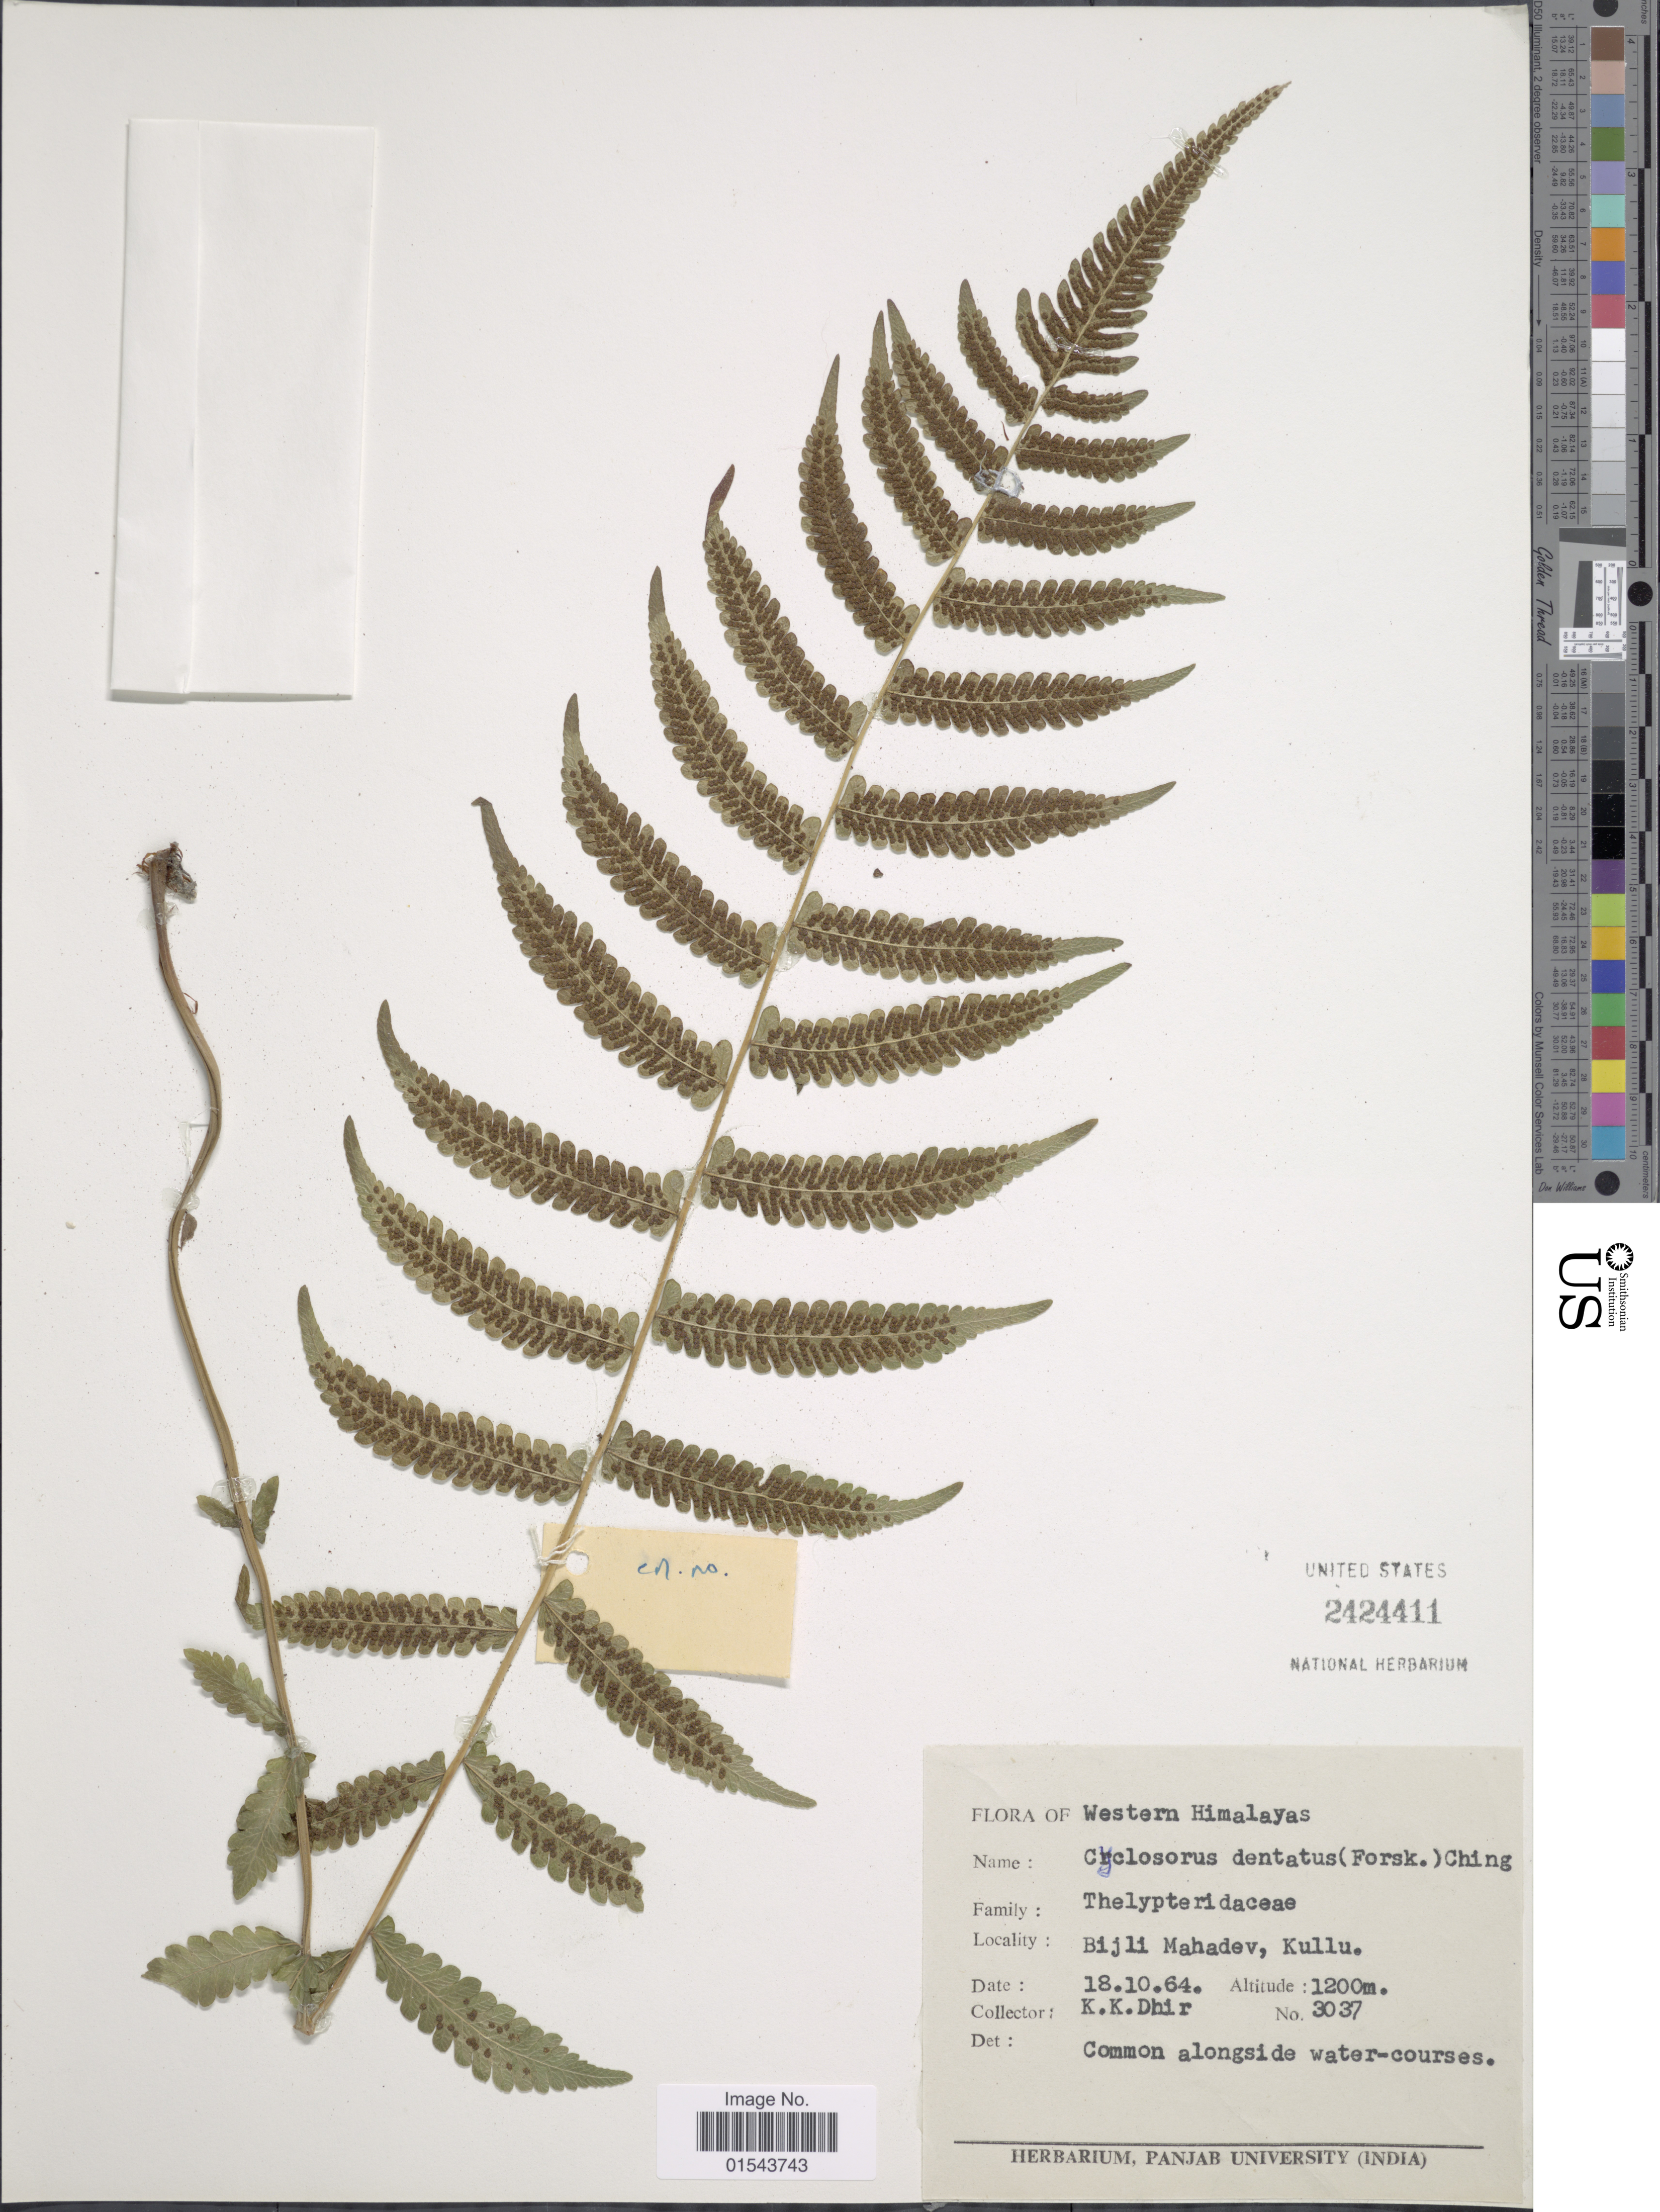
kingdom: Plantae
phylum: Tracheophyta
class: Polypodiopsida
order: Polypodiales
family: Thelypteridaceae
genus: Christella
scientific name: Christella dentata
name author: (Forssk.) Brownsey & Jermy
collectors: K. Dhir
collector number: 3037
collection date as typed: Transcribed d/m/y: 18/10/64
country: India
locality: Western Himalayas. Bijli Mahadev, Kullu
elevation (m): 1200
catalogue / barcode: US 2424411